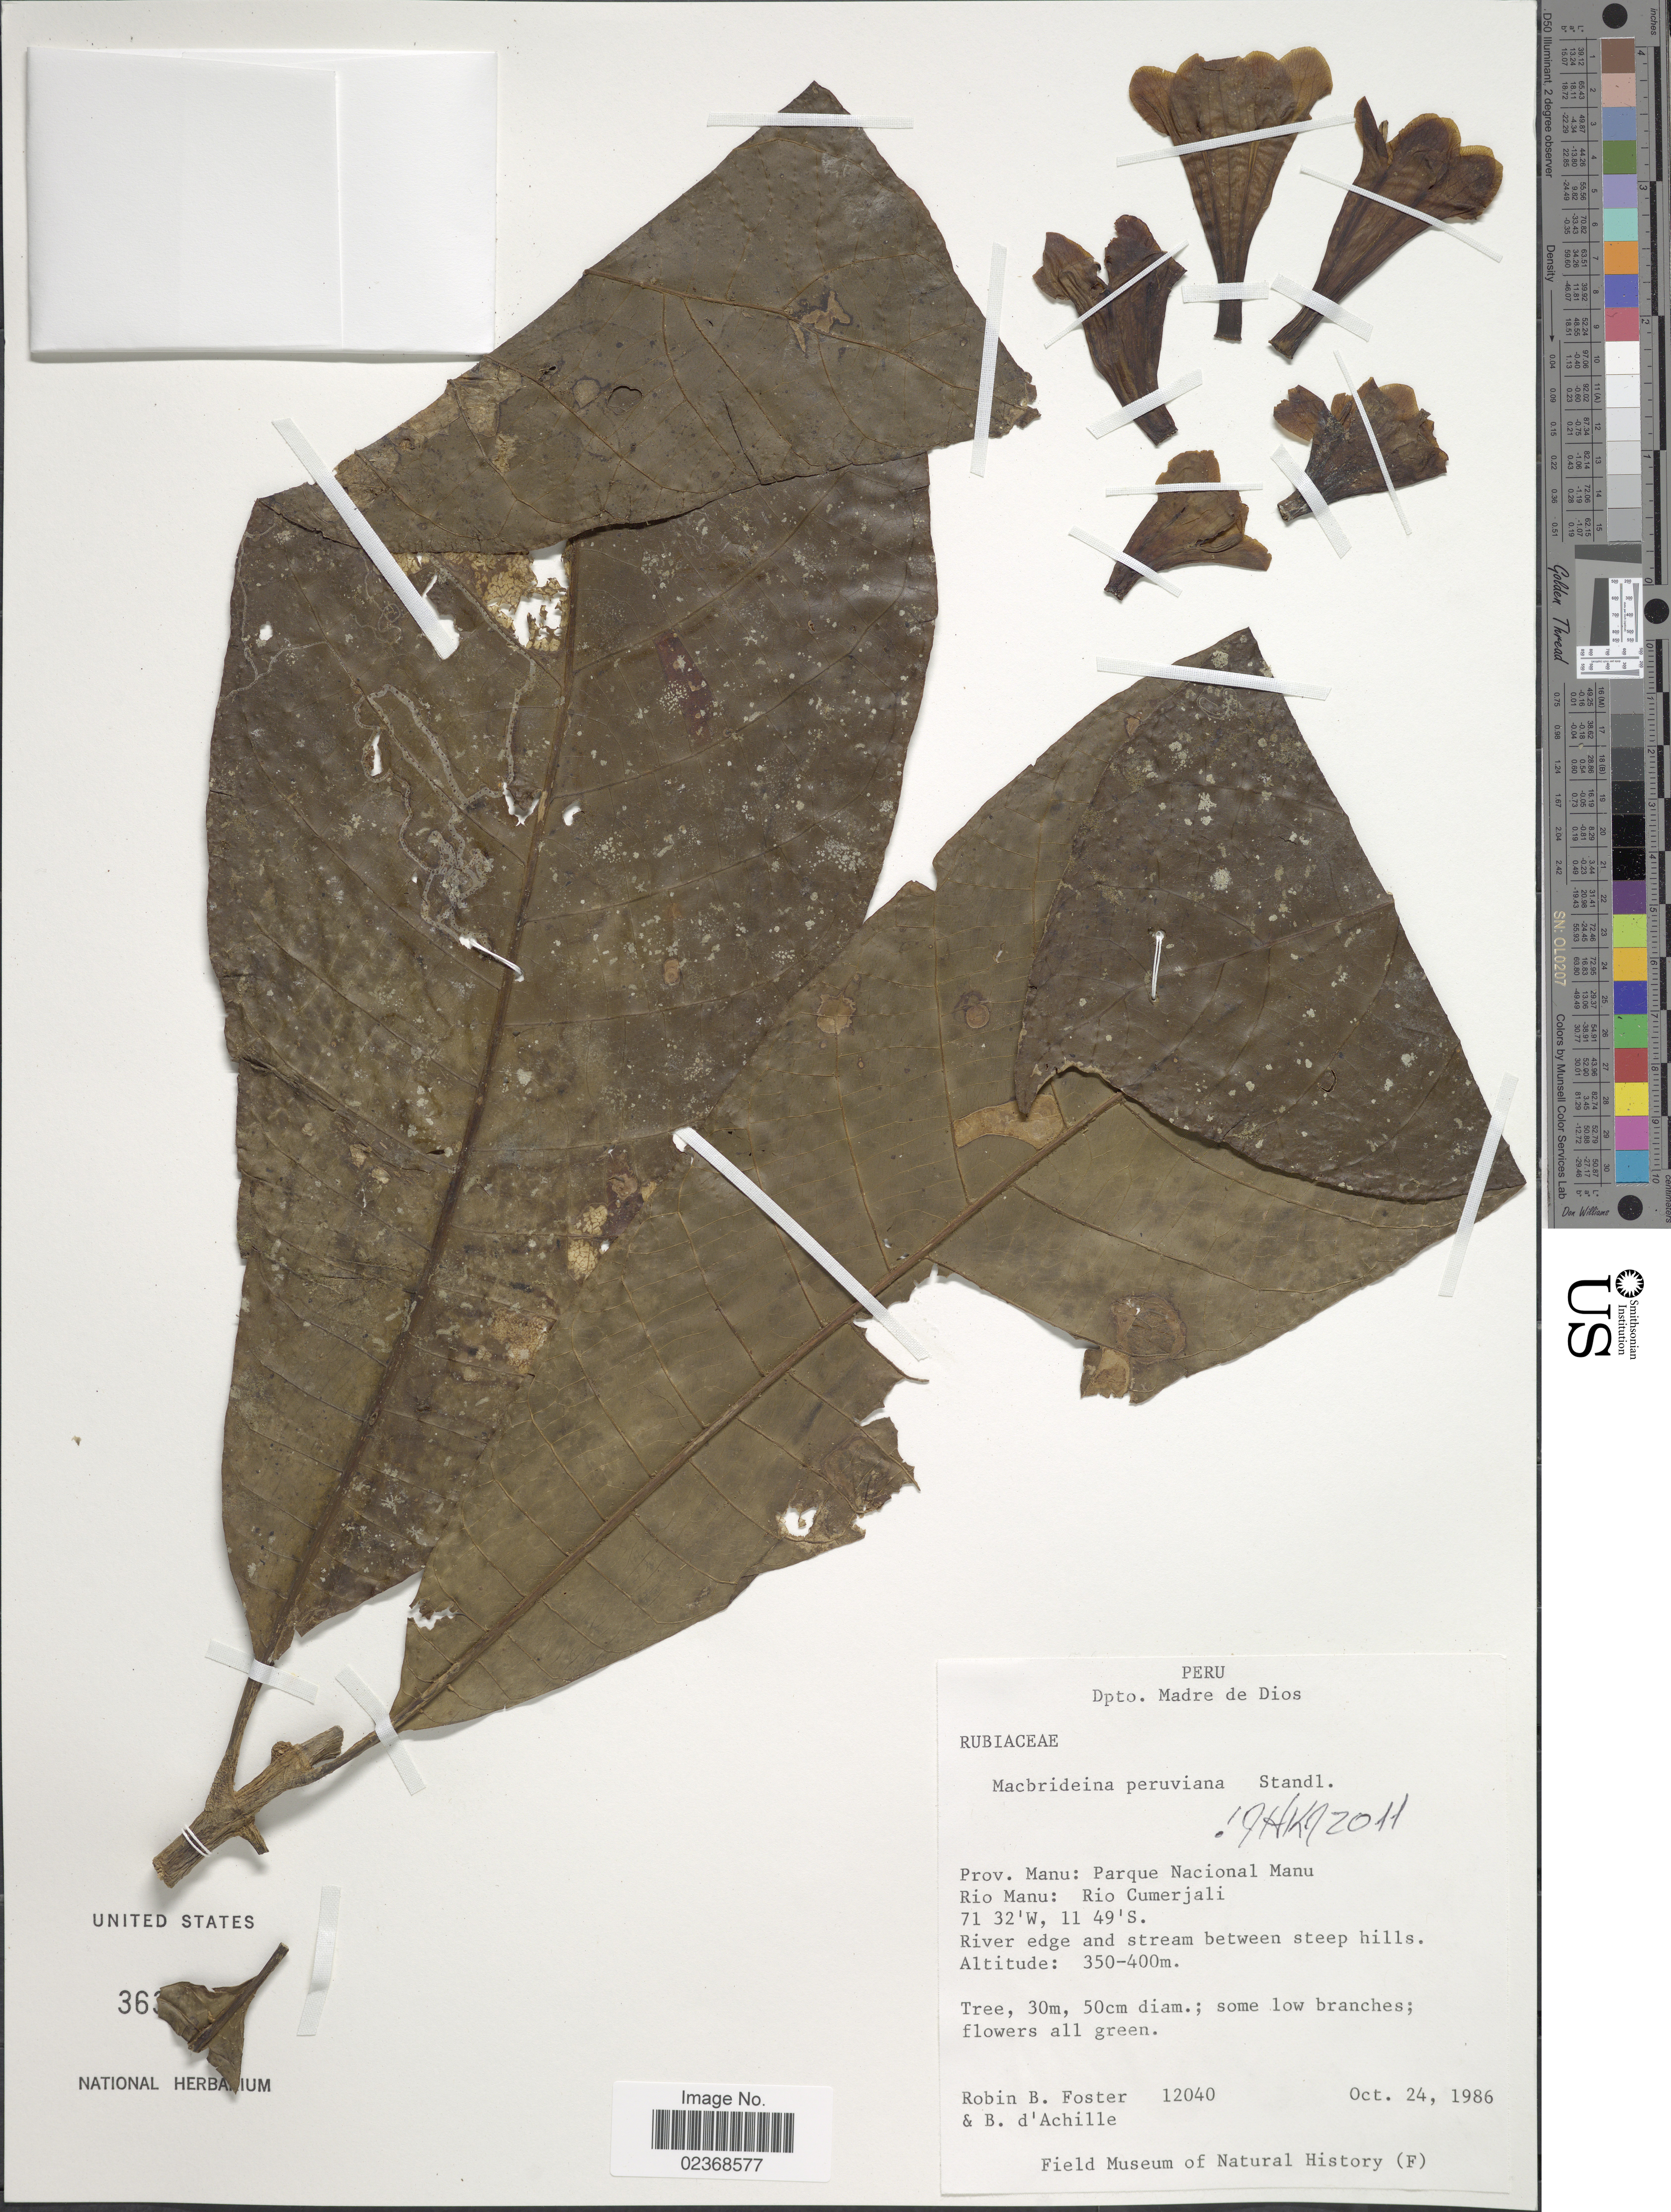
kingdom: Plantae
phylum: Tracheophyta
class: Magnoliopsida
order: Gentianales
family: Rubiaceae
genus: Macbrideina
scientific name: Macbrideina peruviana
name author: Standl.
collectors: R. B. Foster & B. d'Achille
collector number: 12040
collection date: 1986-10-24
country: Peru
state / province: Madre de Dios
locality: Prov. Manu: Parque Nacional Manu, Rio Manu: Rio Cumerjali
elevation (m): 350